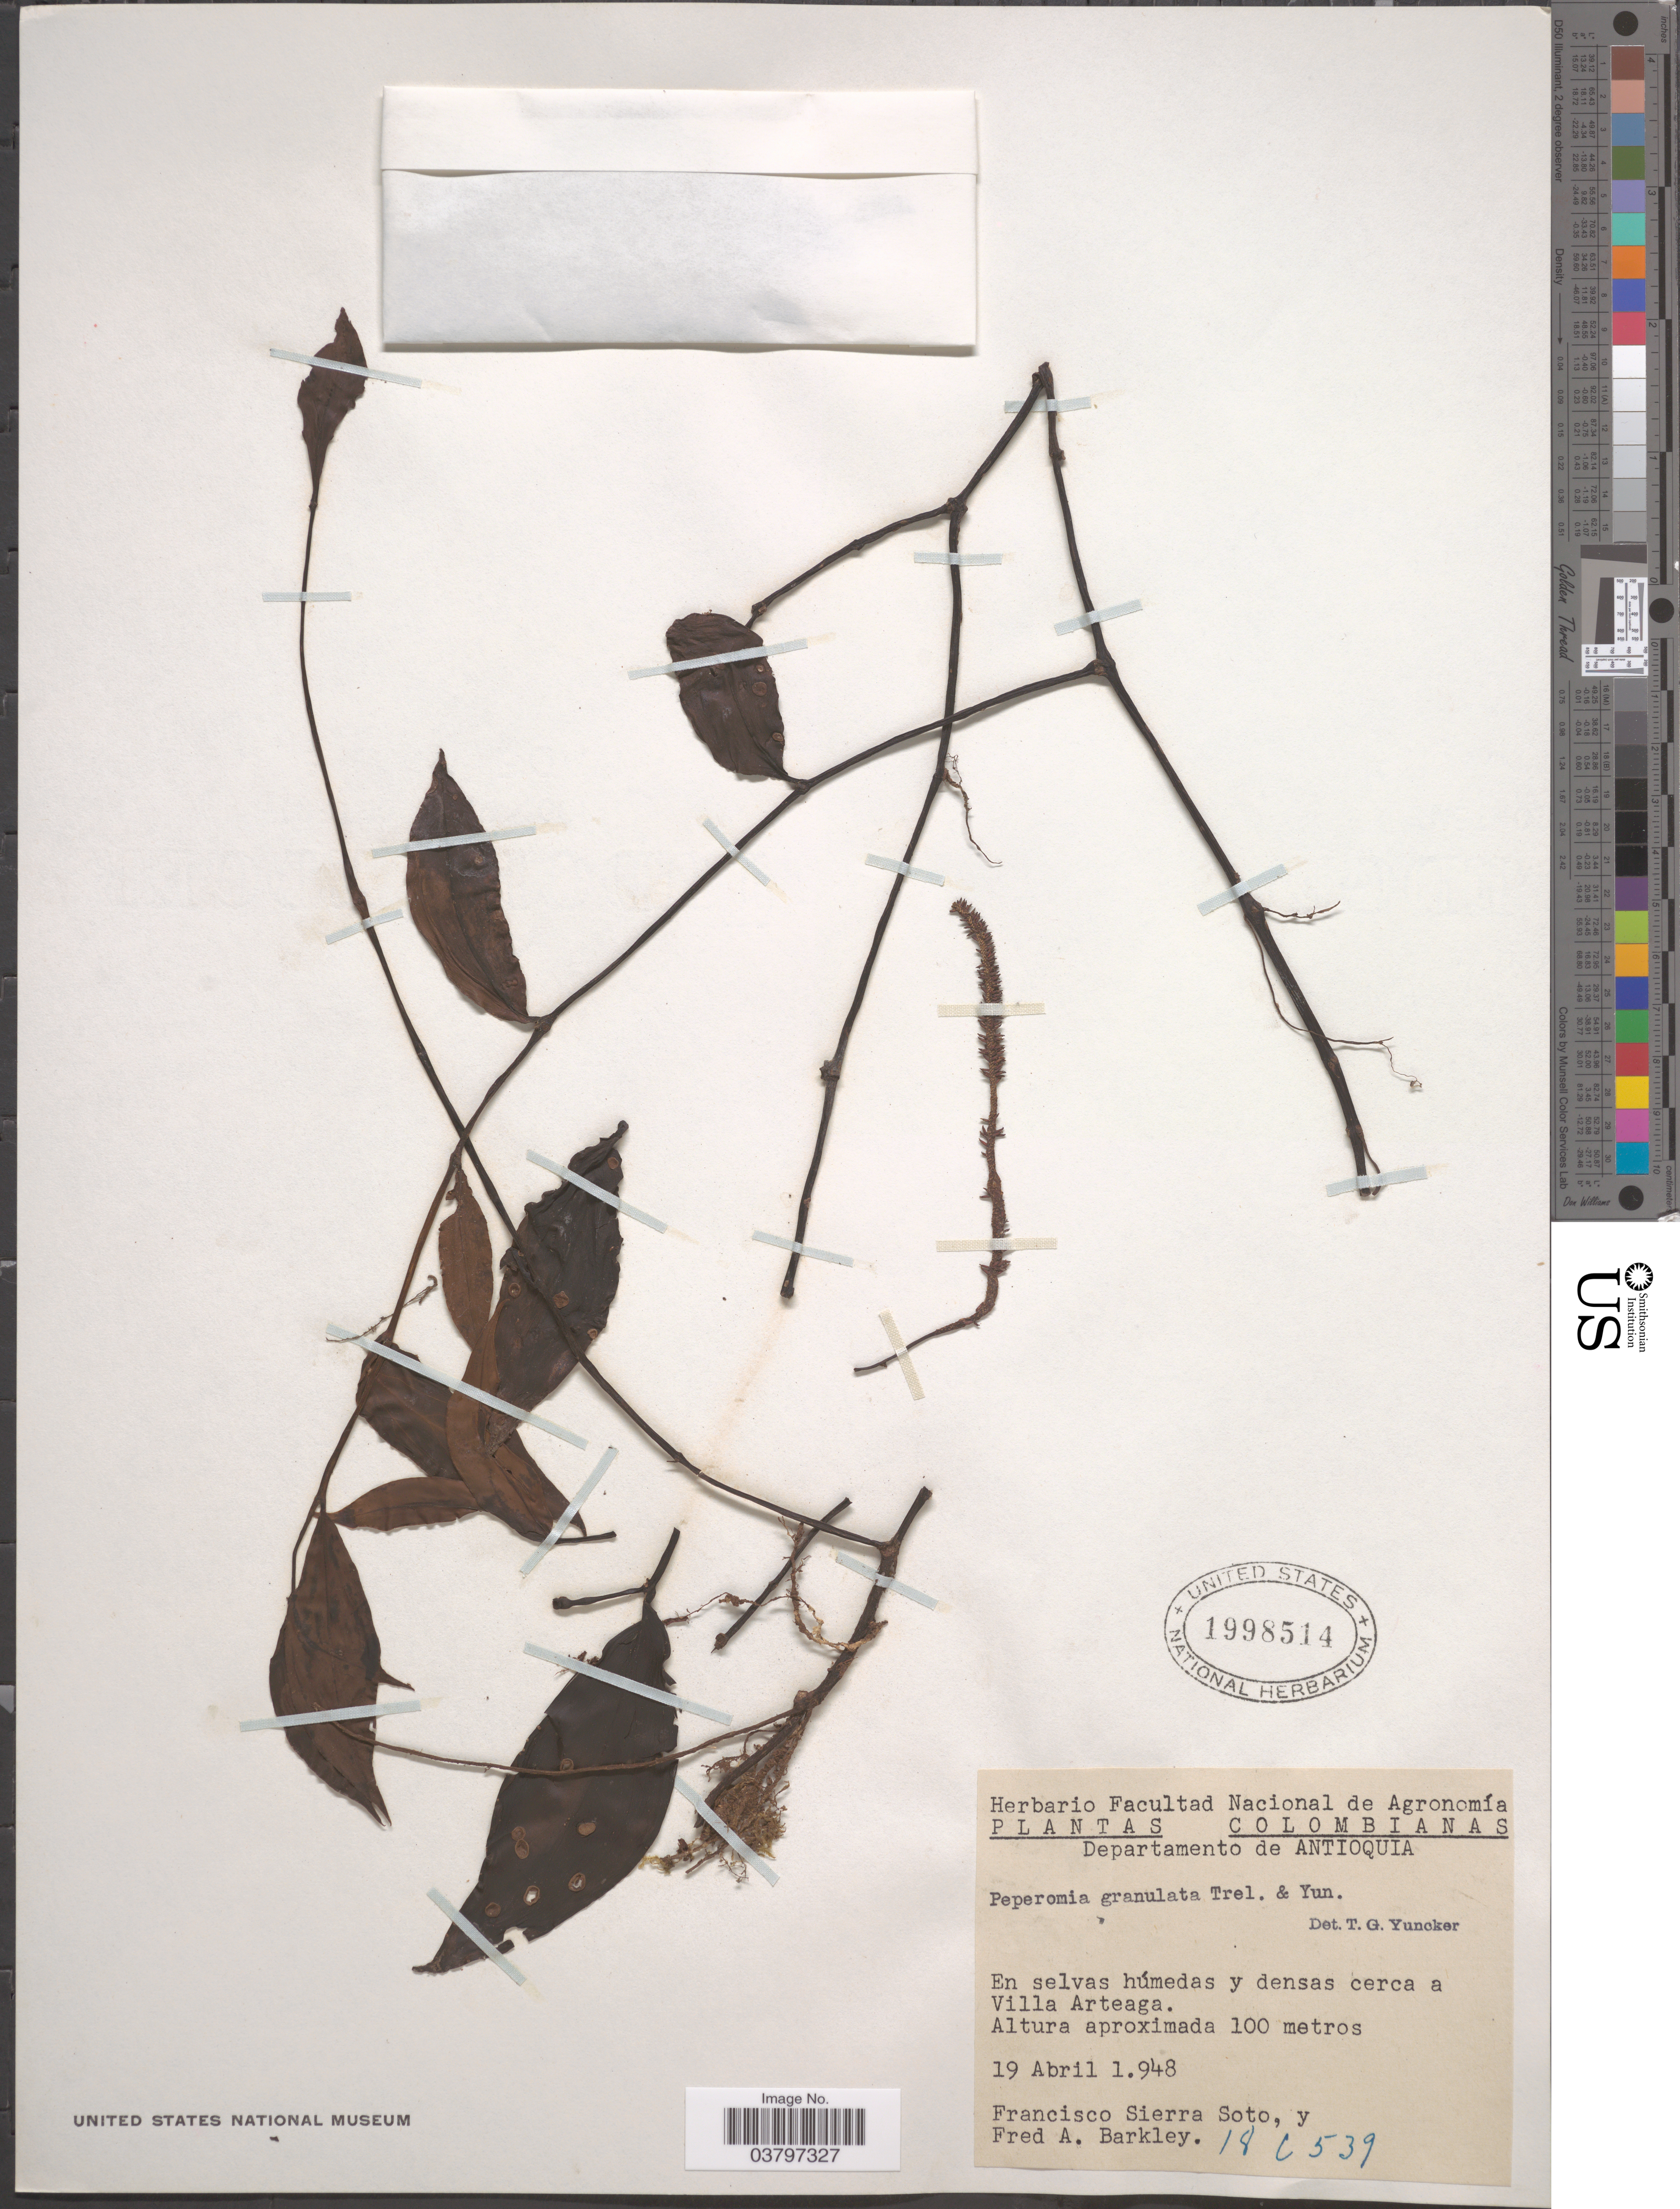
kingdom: Plantae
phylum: Tracheophyta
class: Magnoliopsida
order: Piperales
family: Piperaceae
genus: Peperomia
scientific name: Peperomia granulata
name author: Trel. & Yunck.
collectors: F. Sierra Soto & F. A. Barkley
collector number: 18C*539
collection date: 1948-04-19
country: Colombia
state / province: Antioquia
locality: Departamento de Antioquia. En selvas húmedas y densas cerca a Villa Arteaga.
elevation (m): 100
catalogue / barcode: US 1998514